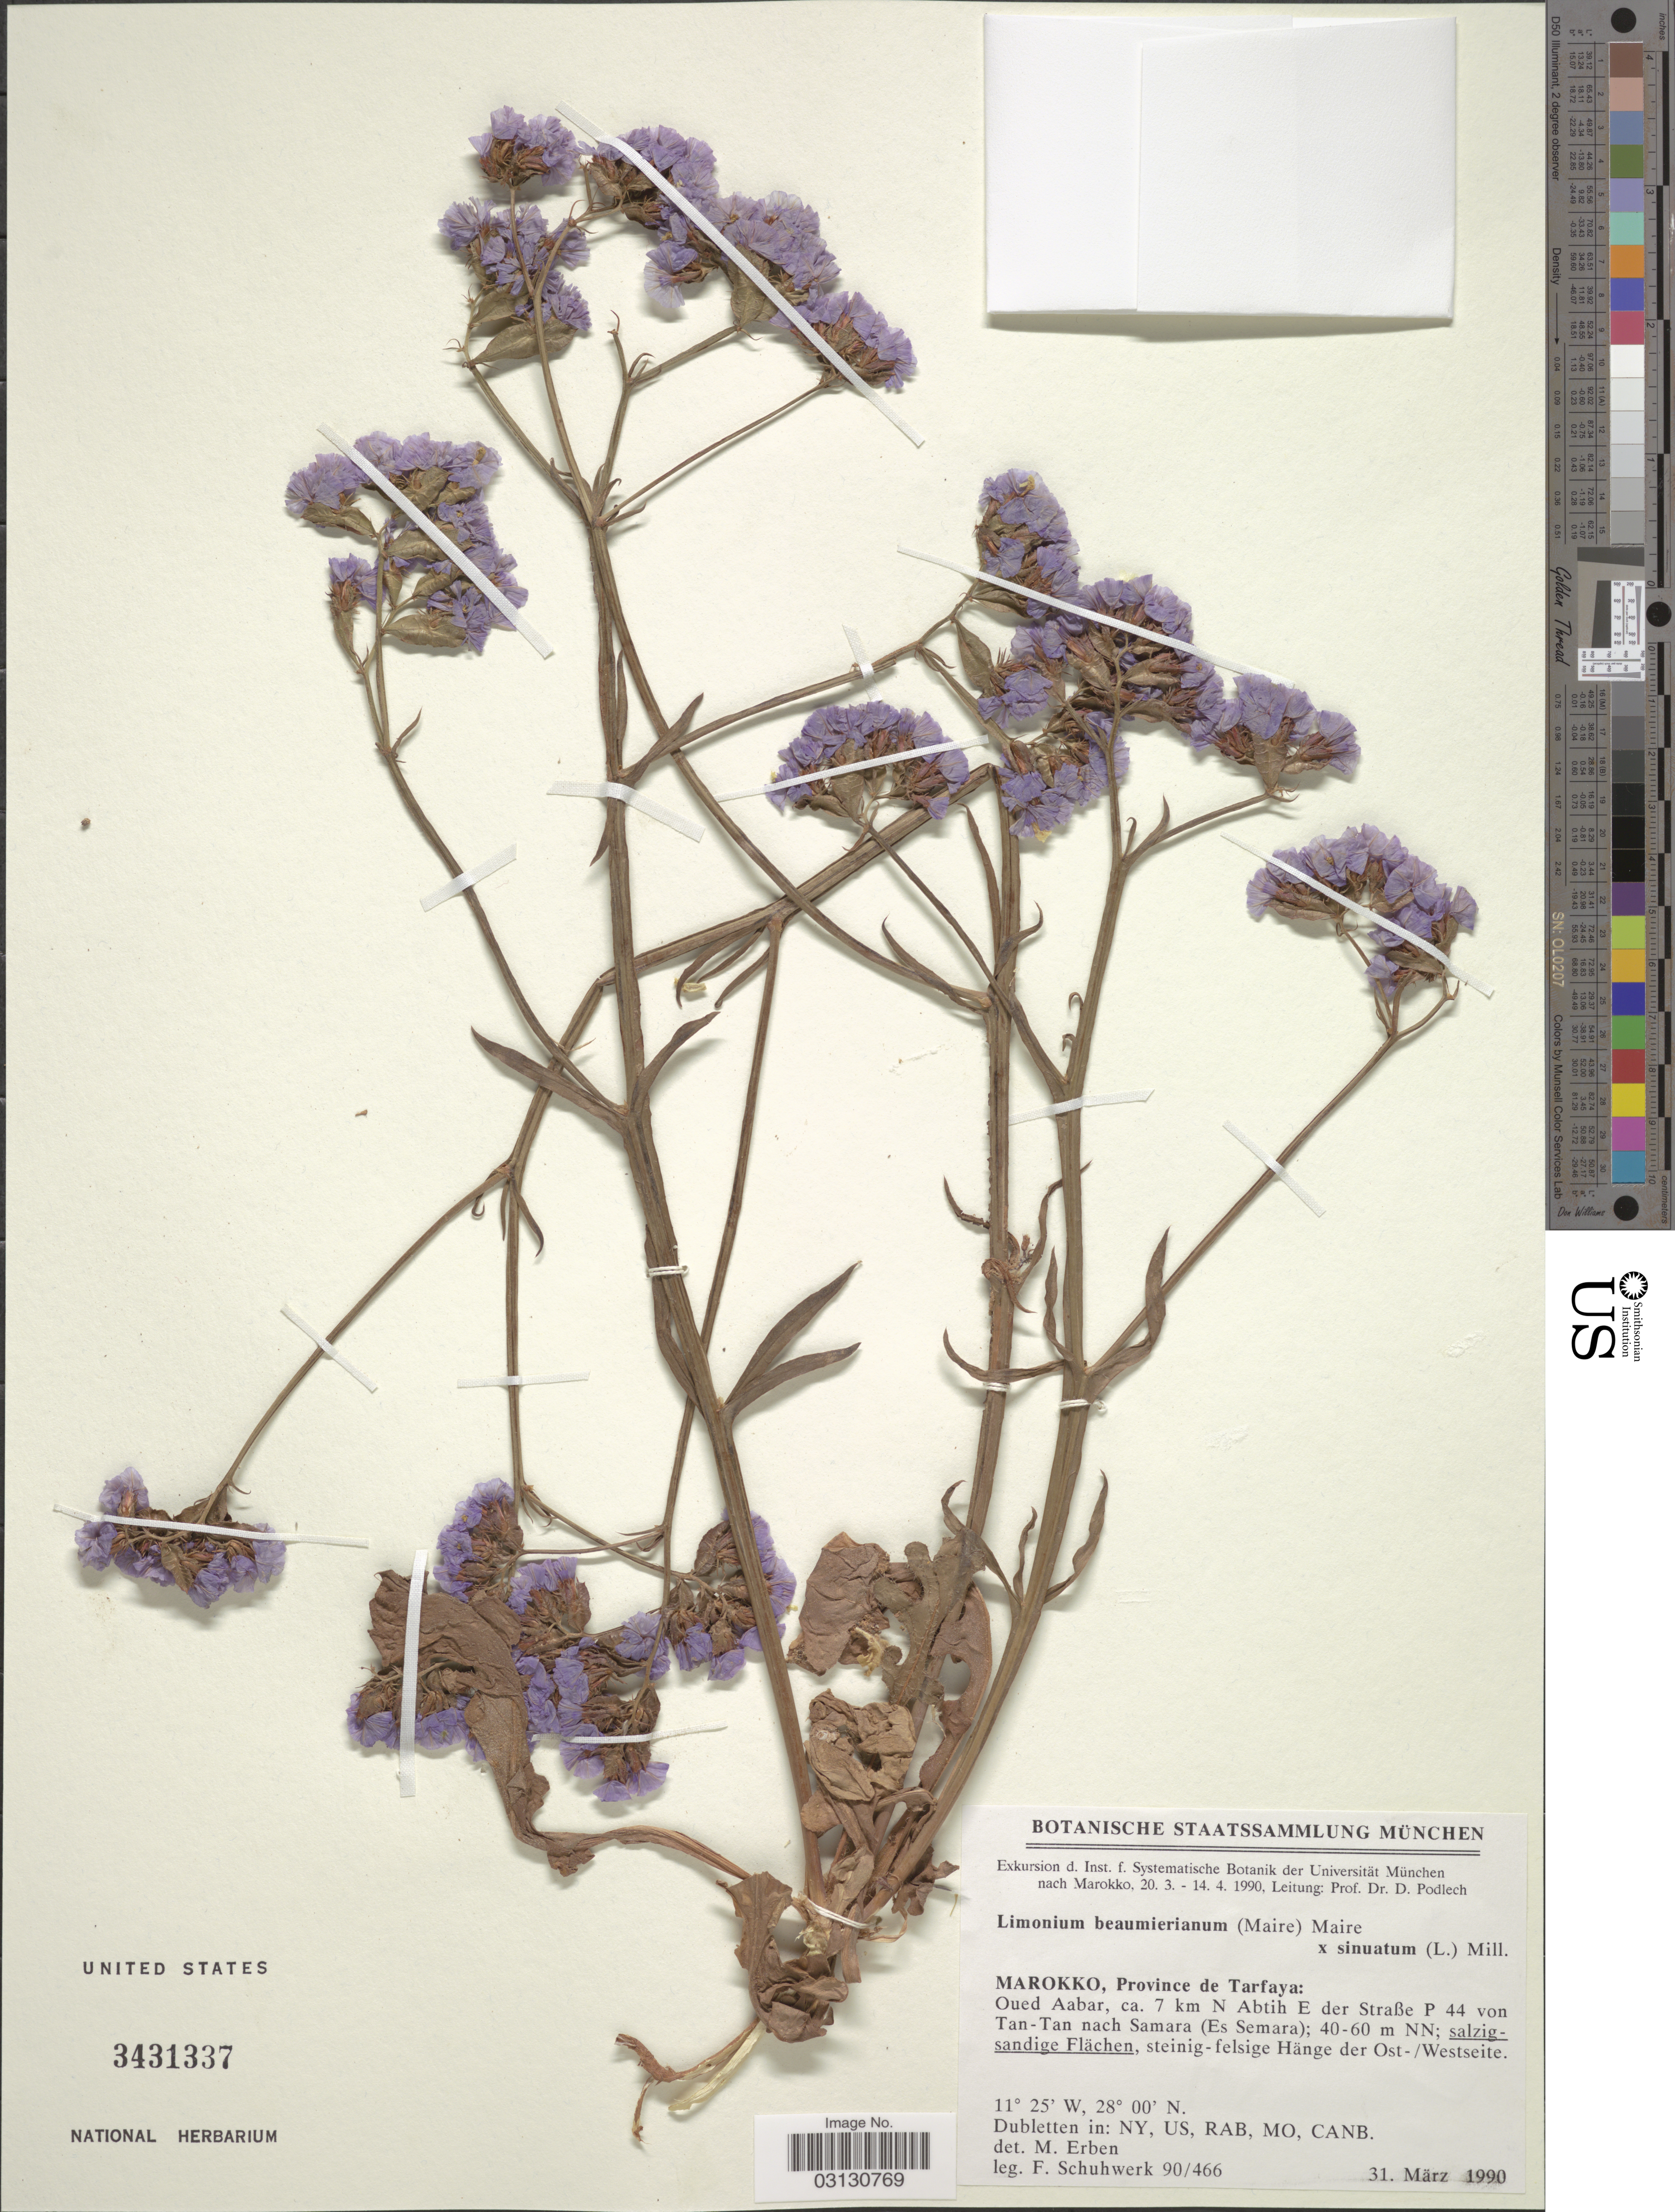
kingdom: Plantae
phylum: Tracheophyta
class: Magnoliopsida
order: Caryophyllales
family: Plumbaginaceae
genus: Limonium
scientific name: Limonium beaumierianum x L. sinuatum (L.) Mill.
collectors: Schuhwerk, F.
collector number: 90/466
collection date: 1990-03-31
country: Morocco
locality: Province de Tarfaya: Oued Aabar, ca. 7 km N Abtih E der straße P 44 von Tan-Tan nach Samara (Es Semara).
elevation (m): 40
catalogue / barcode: US 3431337